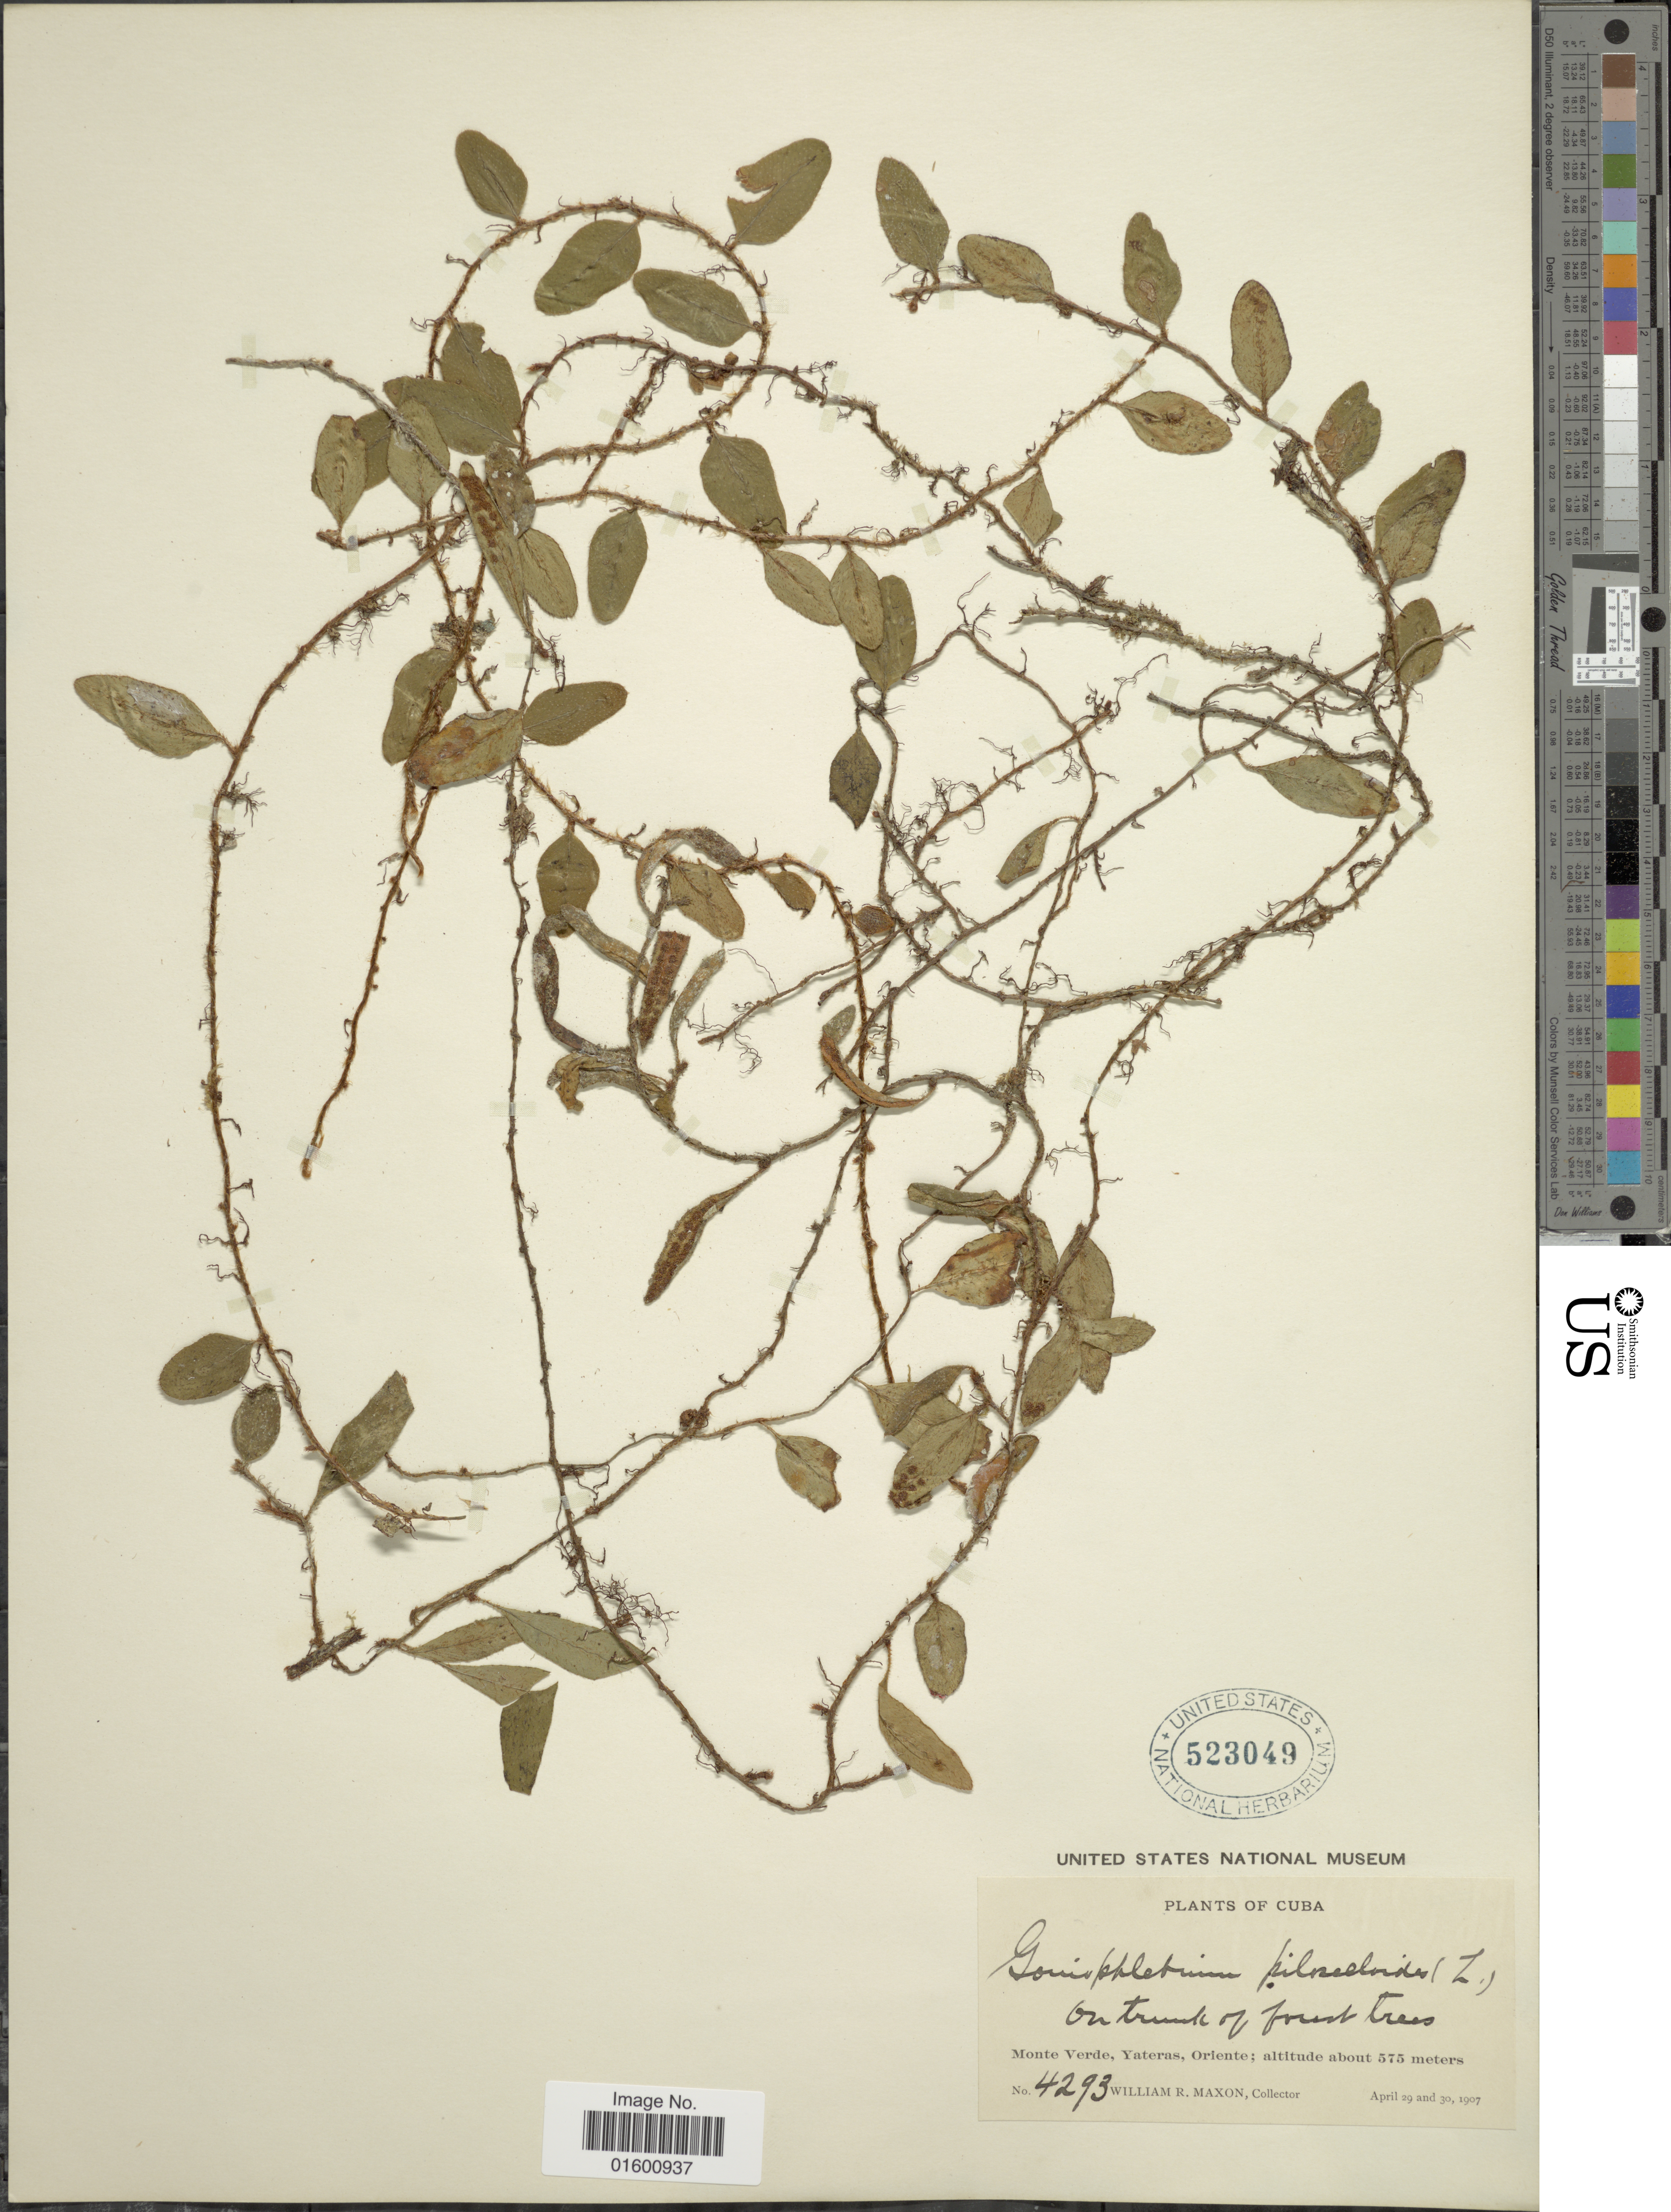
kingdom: Plantae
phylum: Tracheophyta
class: Polypodiopsida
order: Polypodiales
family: Polypodiaceae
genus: Microgramma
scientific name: Microgramma piloselloides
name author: (L.) Copel.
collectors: W. R. Maxon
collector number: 4293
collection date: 1907-04-29/1907-04-30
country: Cuba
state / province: Oriente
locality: Monte Verde, Yateras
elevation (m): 575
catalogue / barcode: US 523049